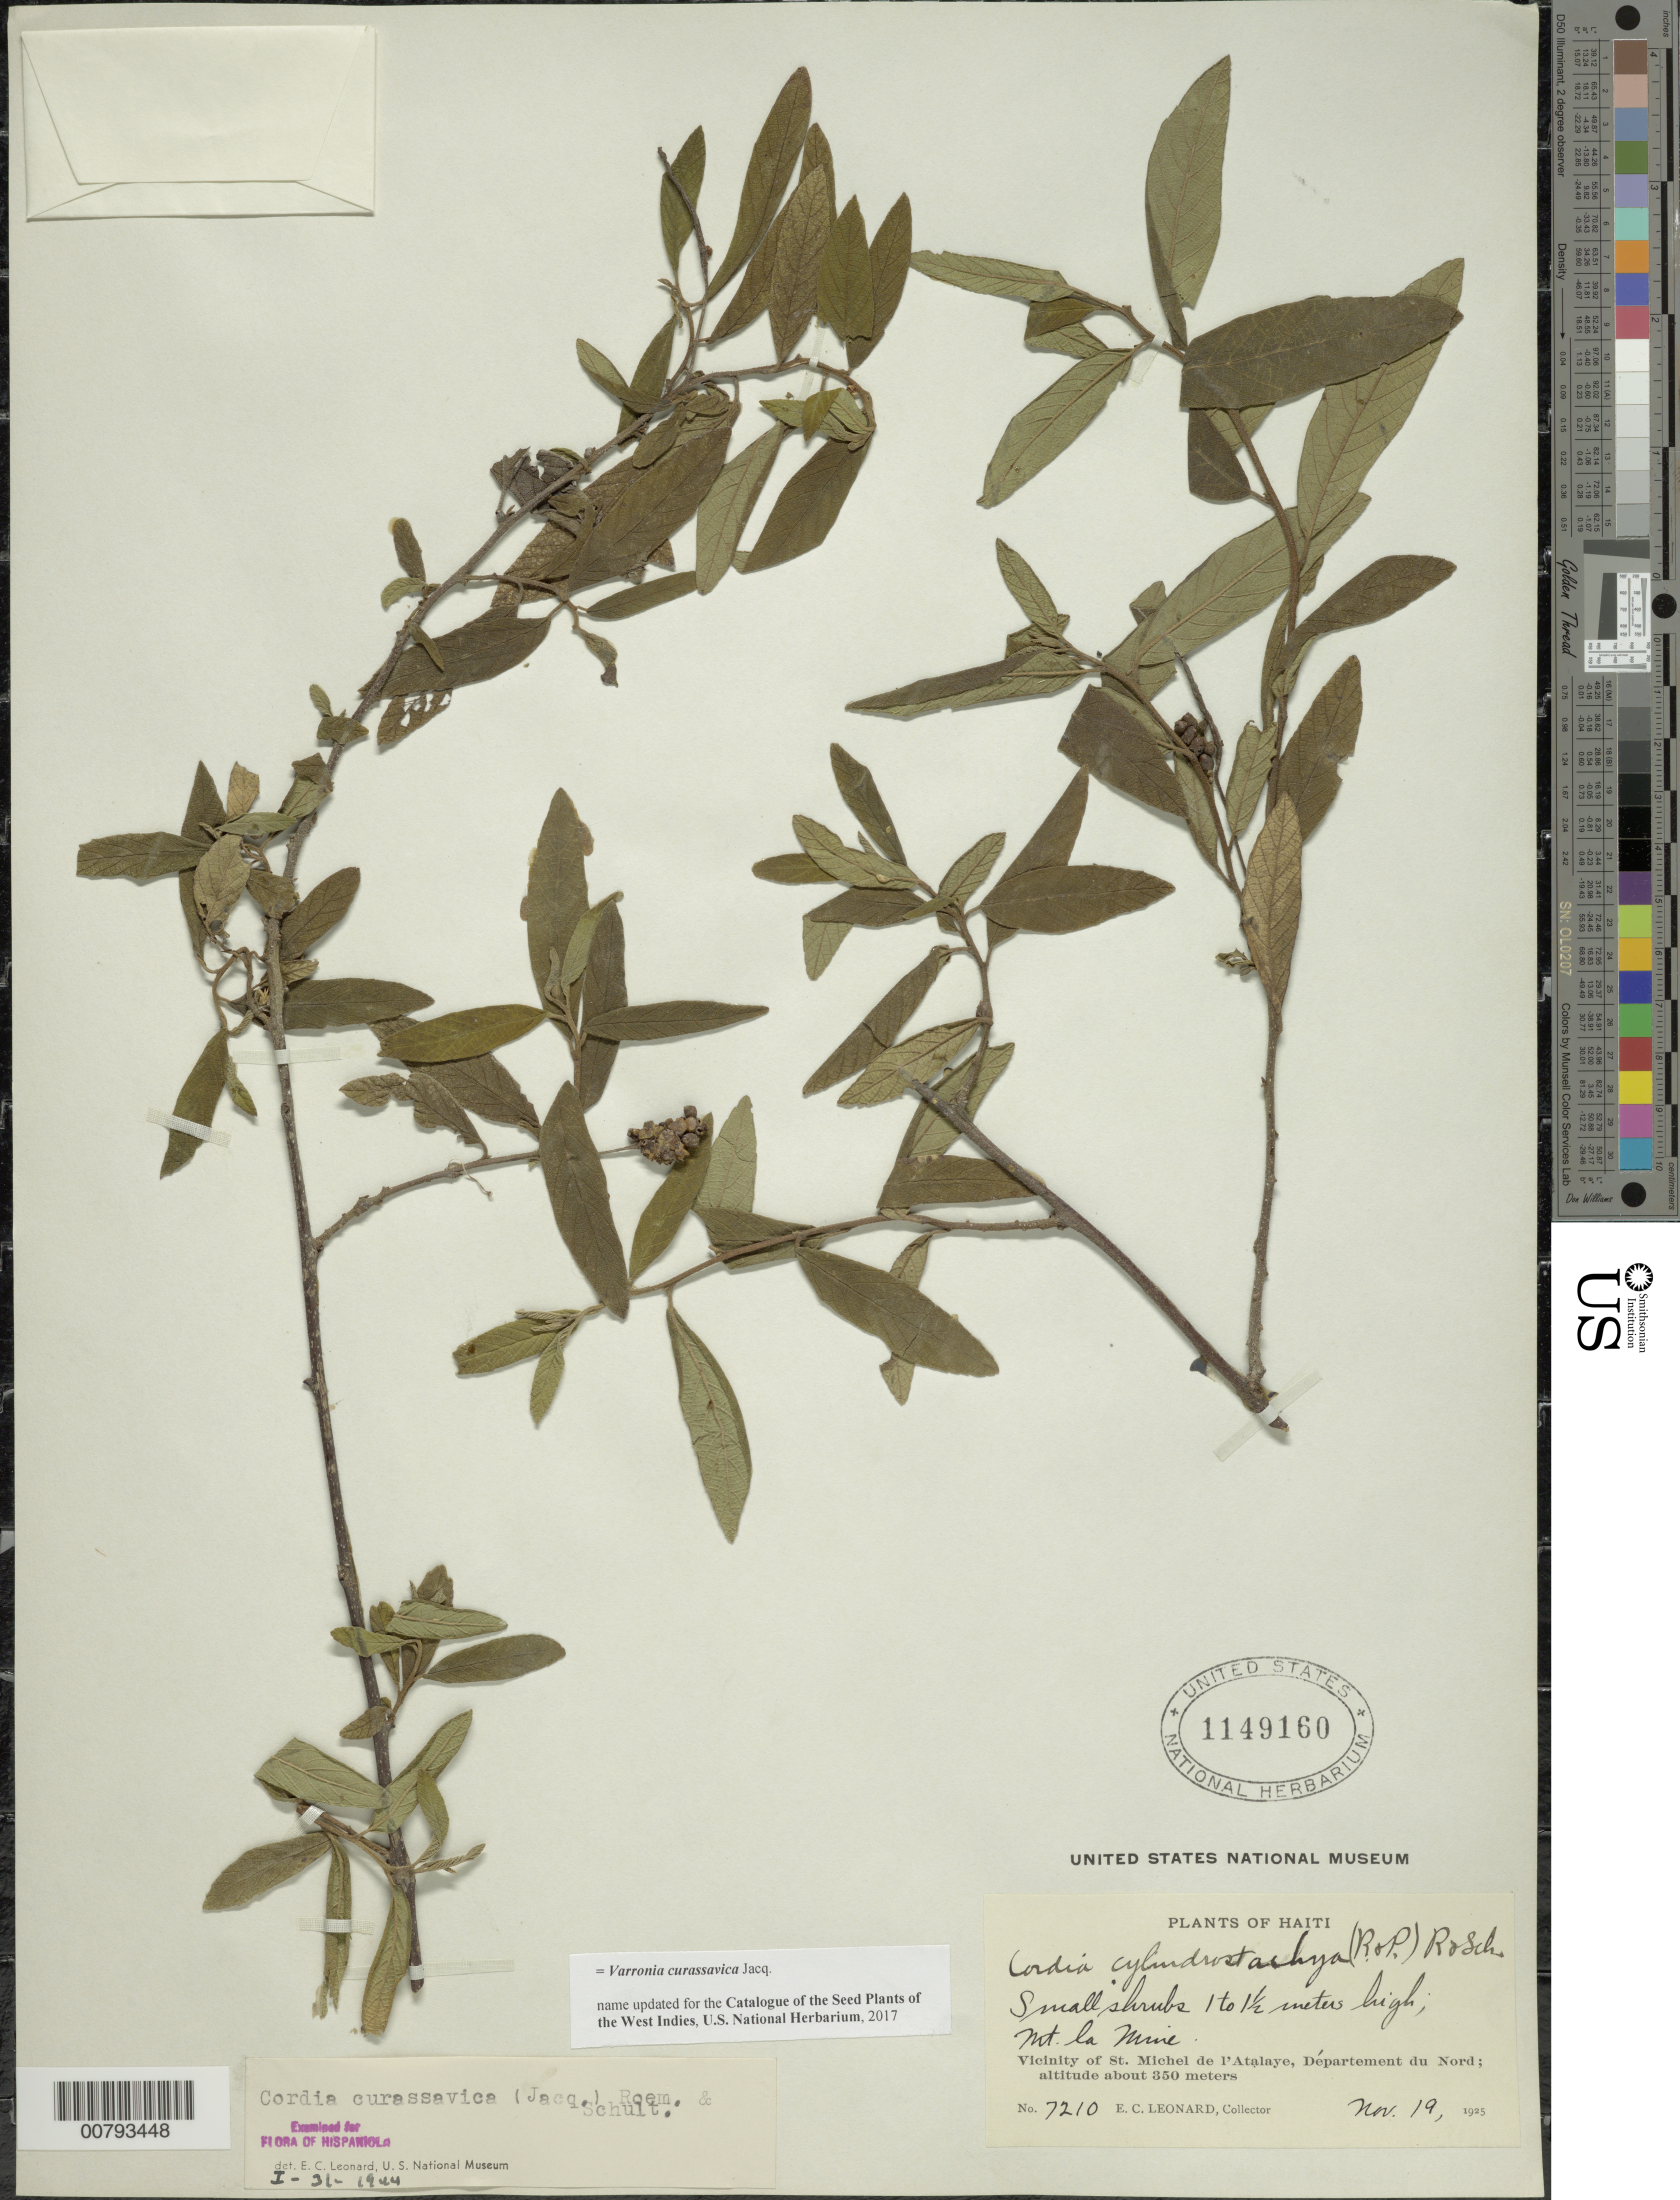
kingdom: Plantae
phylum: Tracheophyta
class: Magnoliopsida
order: Boraginales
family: Cordiaceae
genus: Varronia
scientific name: Varronia curassavica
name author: Jacq.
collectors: E. C. Leonard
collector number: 7210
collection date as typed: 19 Nov 1925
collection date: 1925-11-19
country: Haiti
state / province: Nord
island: Hispaniola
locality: Vicinity of St. Michel de l'Atalaye, Mt. la Mine.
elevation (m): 350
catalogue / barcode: US 1149160